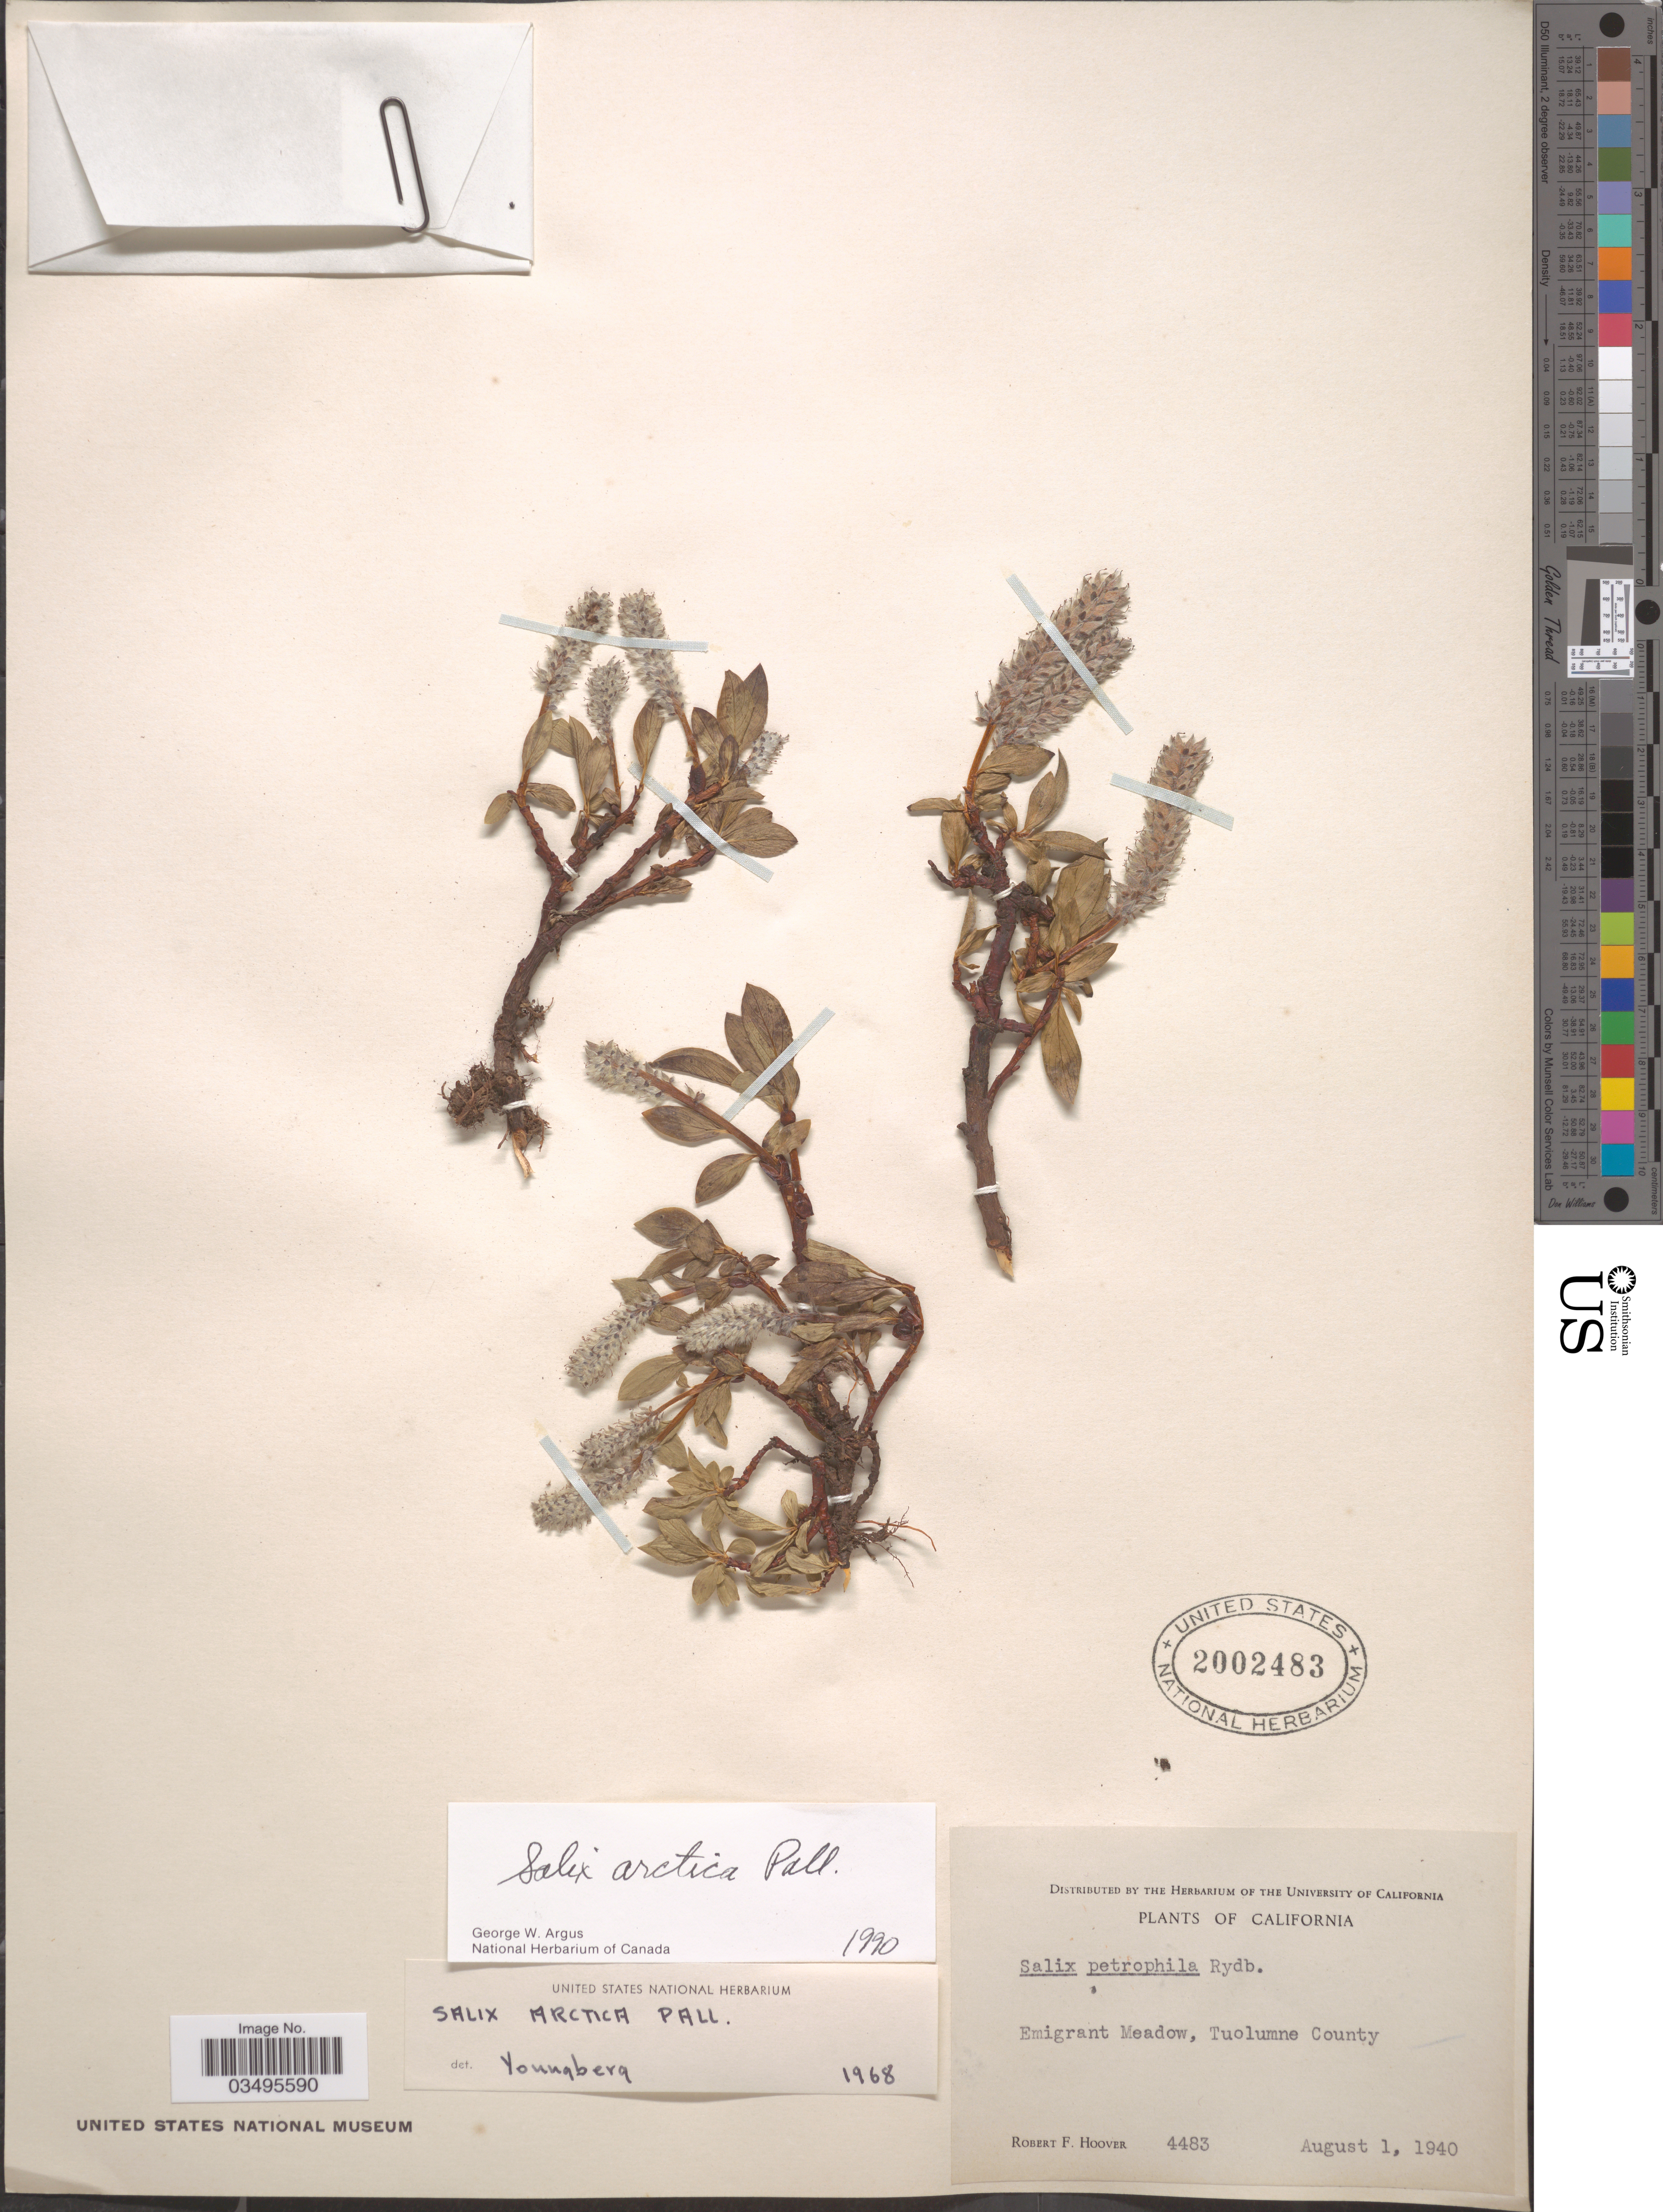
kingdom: Plantae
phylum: Tracheophyta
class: Magnoliopsida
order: Malpighiales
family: Salicaceae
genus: Salix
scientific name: Salix arctica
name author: Pall.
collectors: R. F. Hoover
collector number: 4483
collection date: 1940-08-01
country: United States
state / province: California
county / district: Tuolumne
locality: Emigrant Meadow, Tuolumne County.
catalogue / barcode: US 2002483